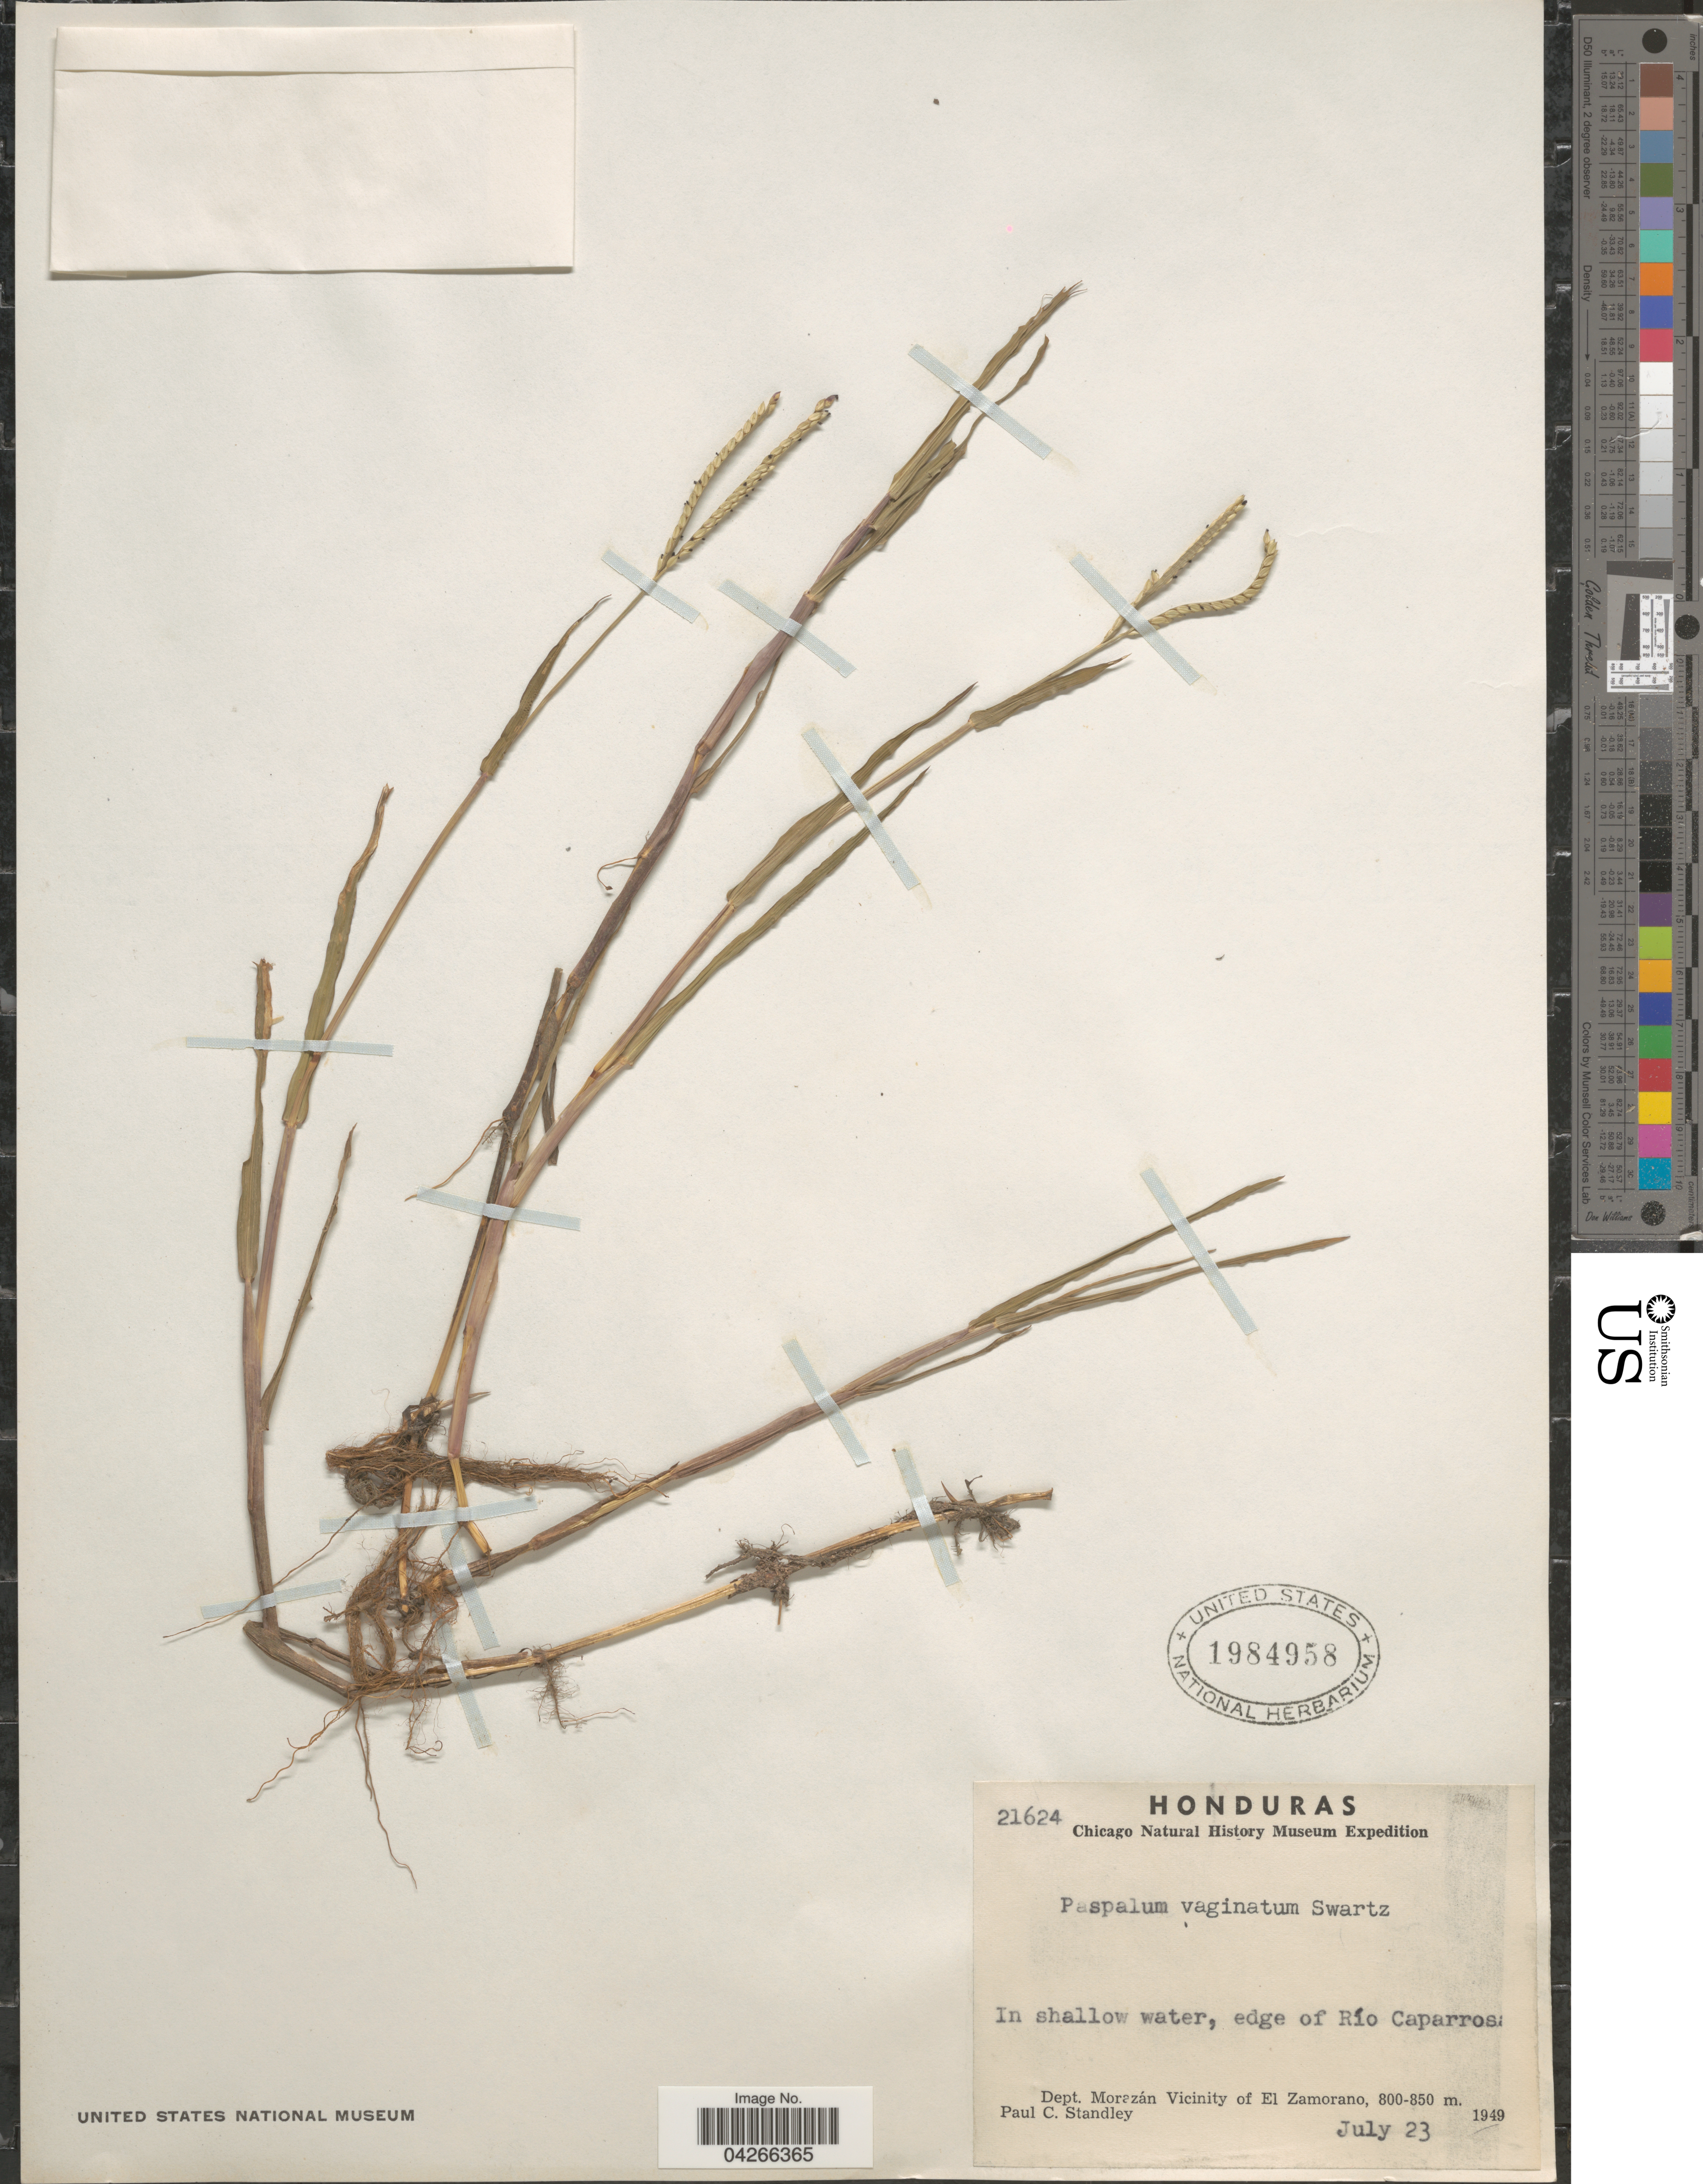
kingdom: Plantae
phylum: Tracheophyta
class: Liliopsida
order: Poales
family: Poaceae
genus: Paspalum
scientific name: Paspalum distichum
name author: L.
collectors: P. C. Standley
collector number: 21624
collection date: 1949-07-23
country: Honduras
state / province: Fco. Morazán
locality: Chicago Natural History Museum Expedition. In shallow water, edge of Río Caparrosa. Dept. Morazán Vicinity of El Zamorano.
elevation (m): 800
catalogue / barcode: US 1984958